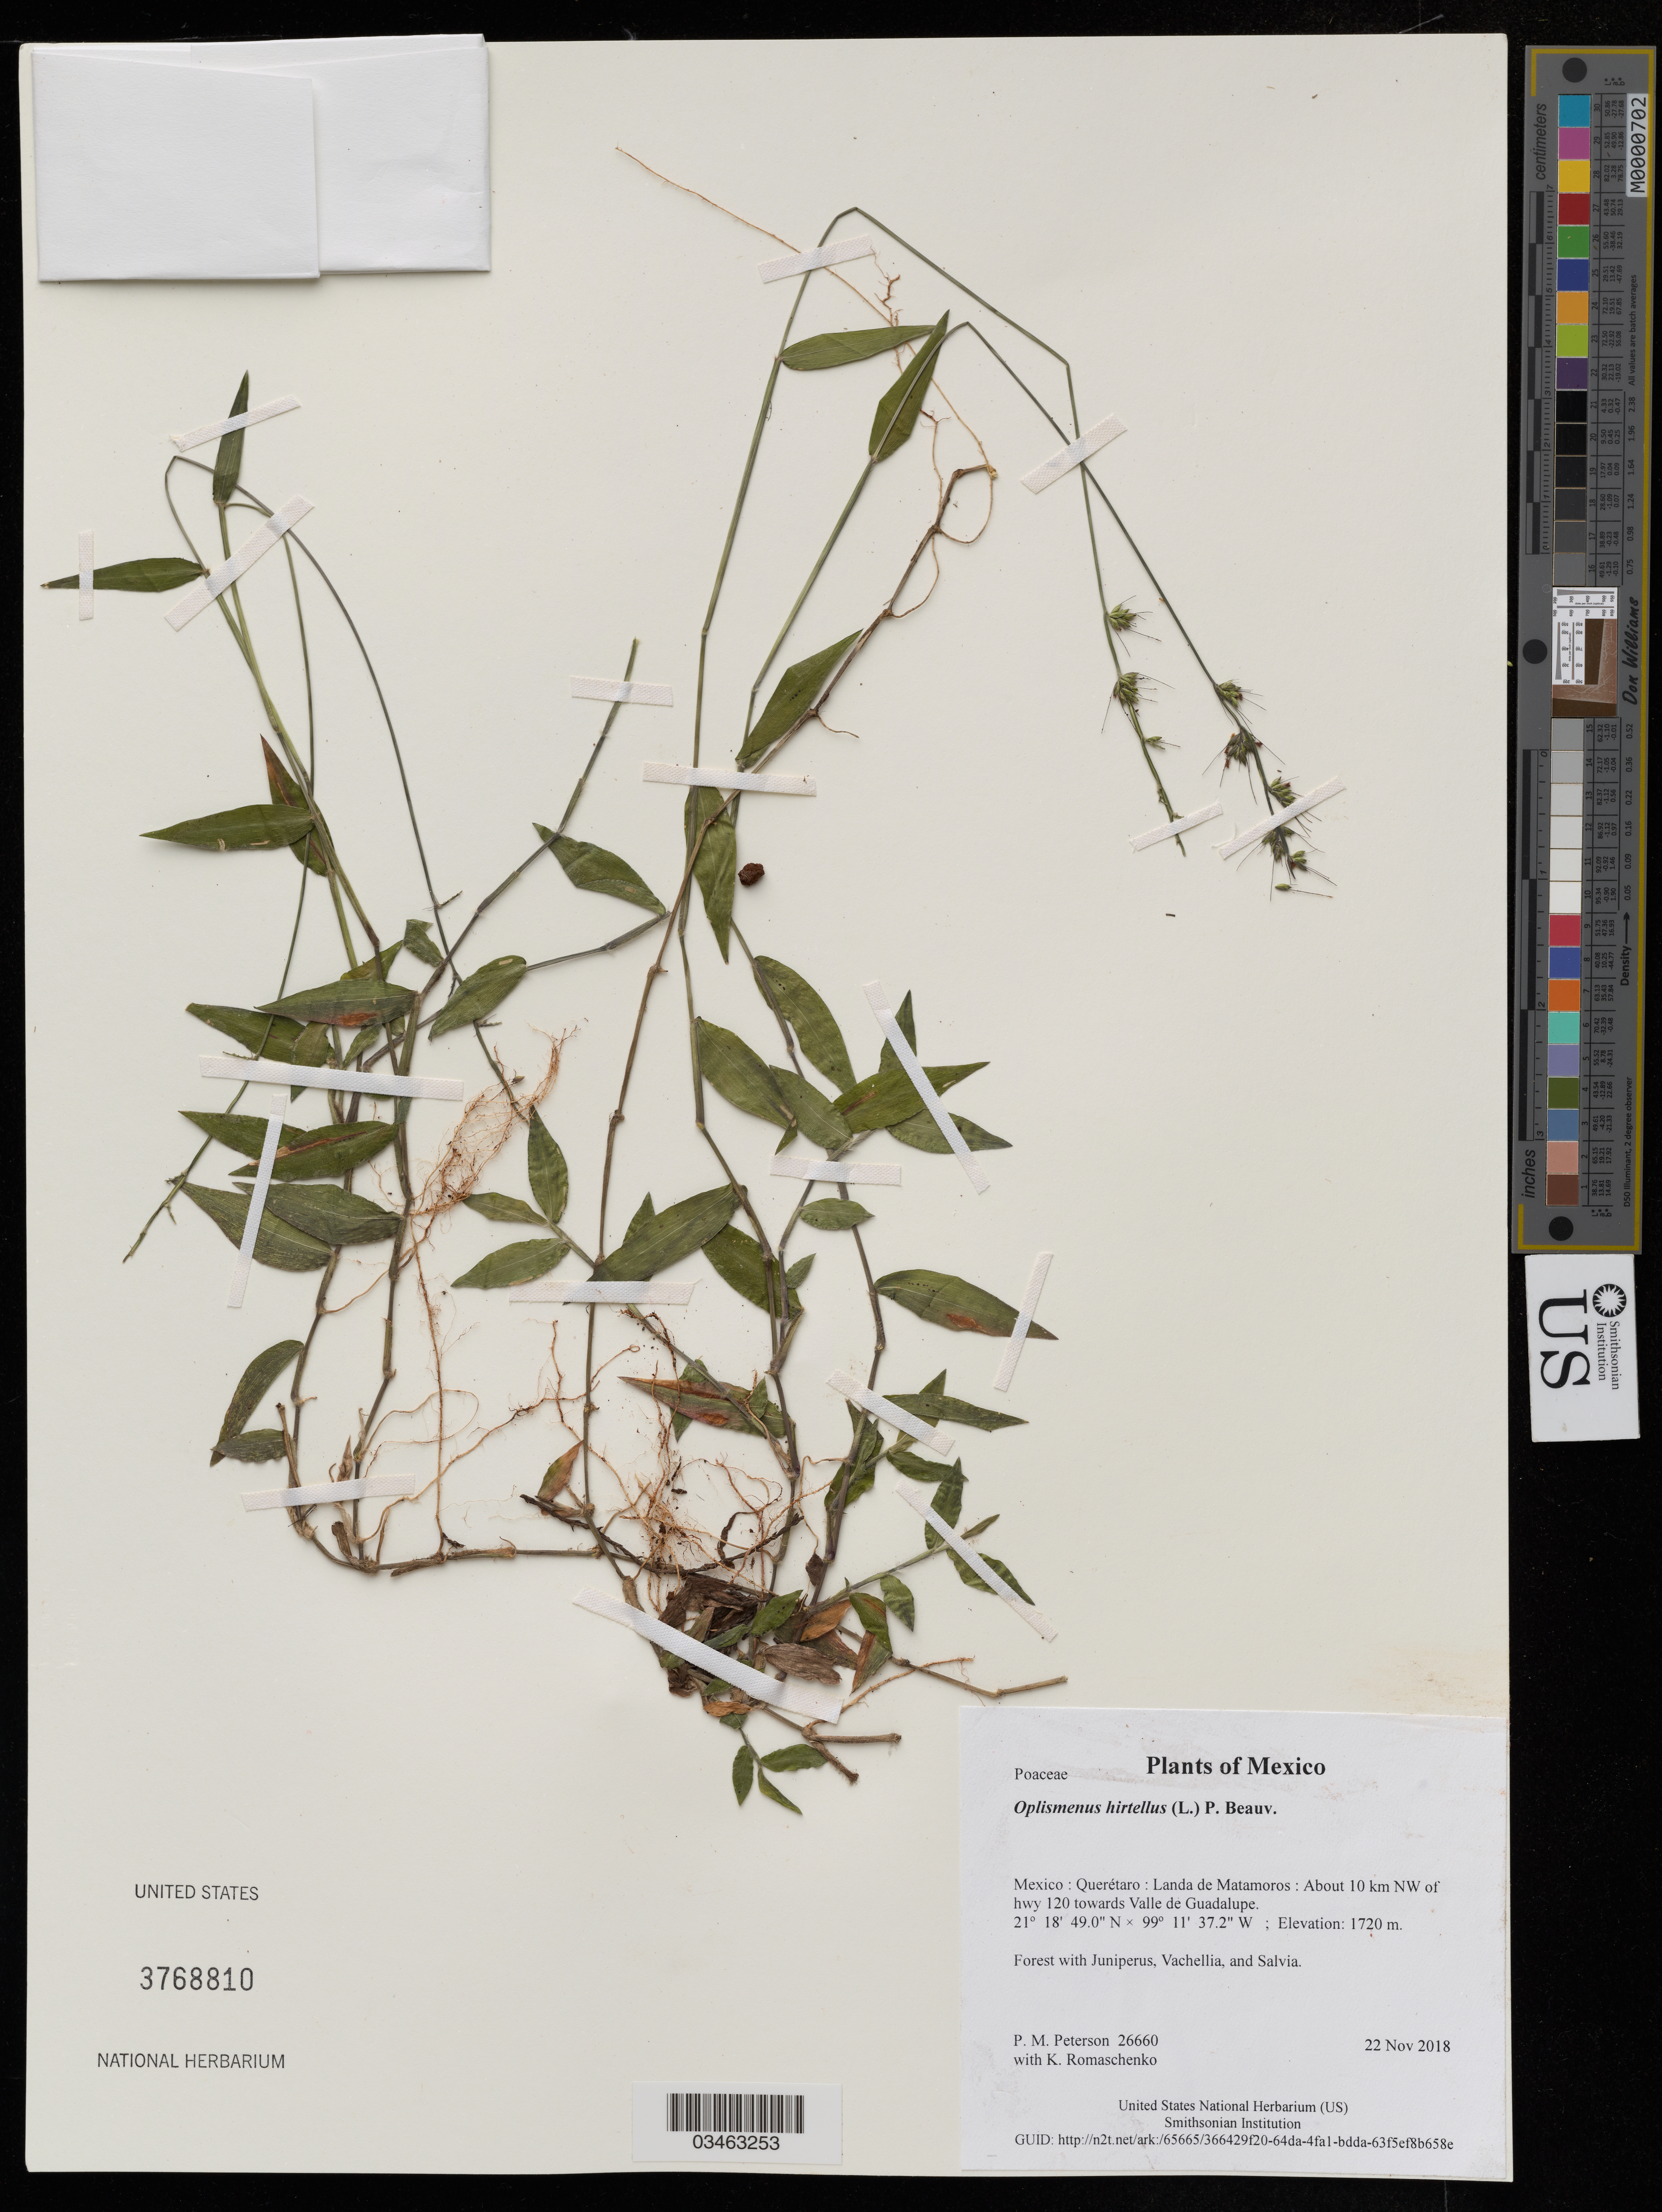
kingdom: Plantae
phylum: Tracheophyta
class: Liliopsida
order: Poales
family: Poaceae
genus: Oplismenus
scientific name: Oplismenus hirtellus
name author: (L.) P. Beauv.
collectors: P. M. Peterson & K. Romaschenko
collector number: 26660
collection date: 2018-11-22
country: Mexico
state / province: Querétaro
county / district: Landa de Matamoros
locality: About 10 km NW of hwy 120 towards Valle de Guadalupe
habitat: Forest with Juniperus, Vachellia, and Salvia.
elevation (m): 1720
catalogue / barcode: US 3768810